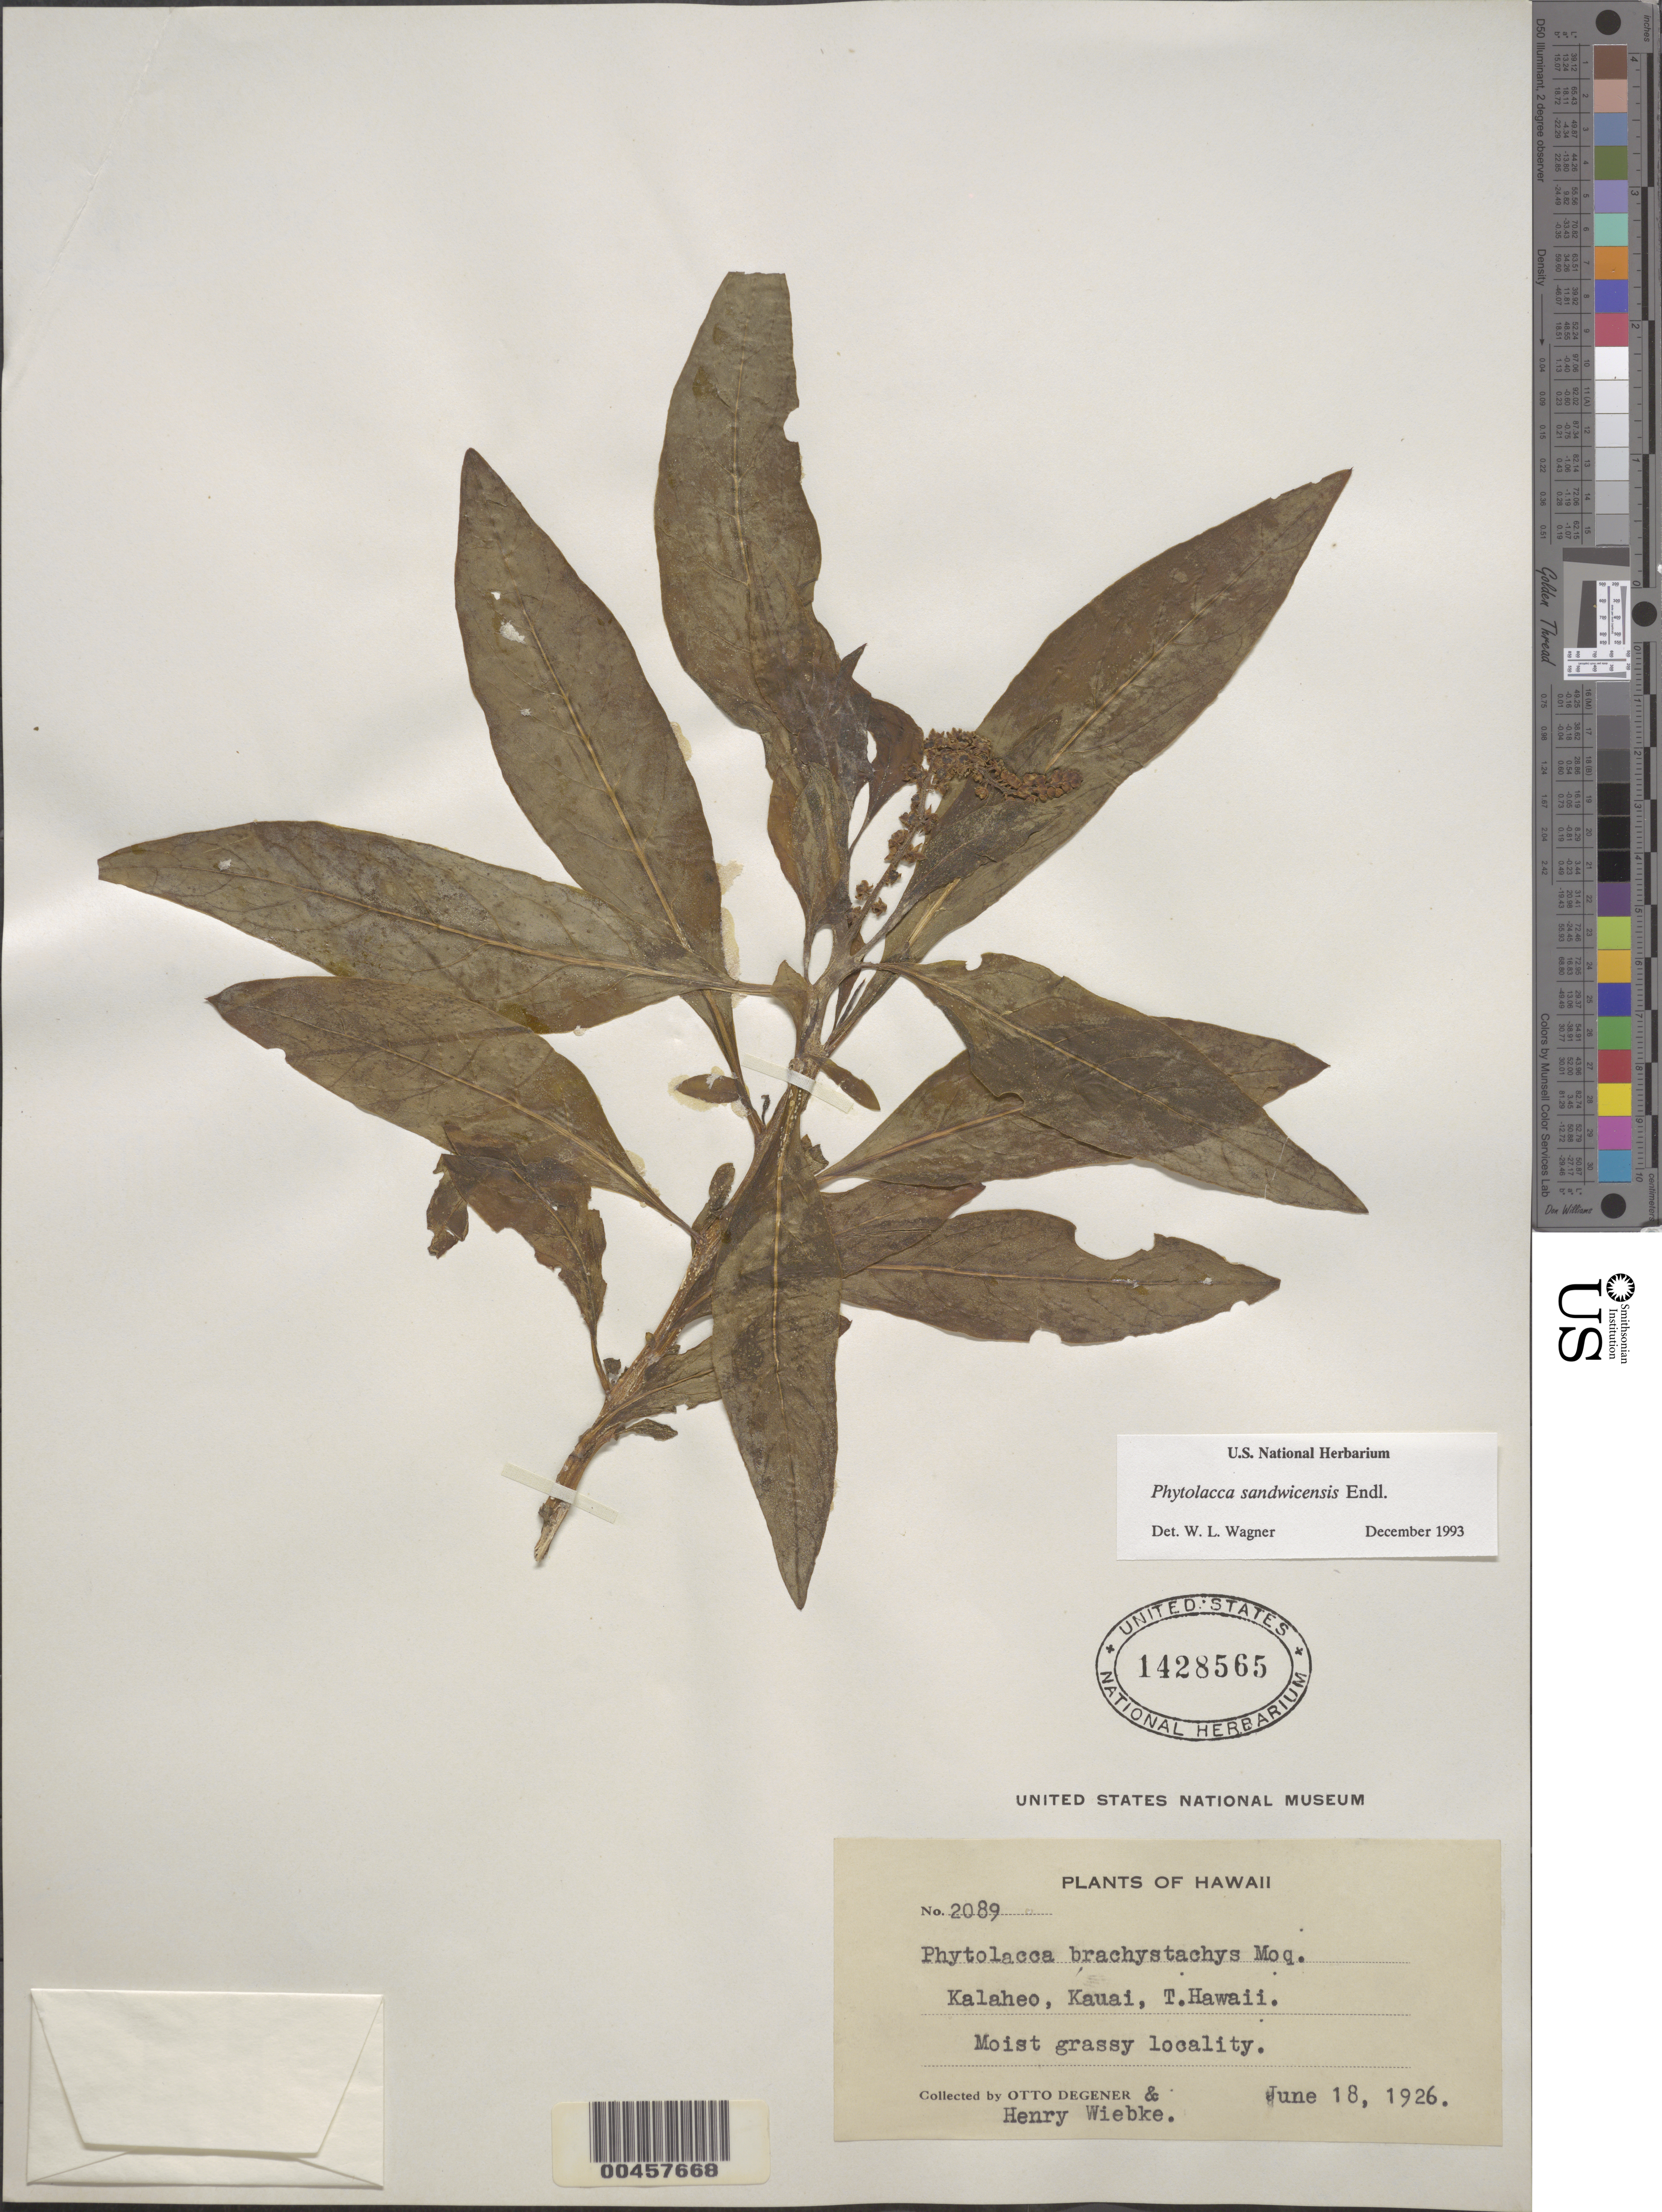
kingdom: Plantae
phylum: Tracheophyta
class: Magnoliopsida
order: Caryophyllales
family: Phytolaccaceae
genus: Phytolacca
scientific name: Phytolacca sandwicensis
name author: Endl.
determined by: Wagner, W. L., (BOT), Smithsonian Institution - National Museum of Natural History (UNITED STATES)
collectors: O. Degener & H. Wiebke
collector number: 2089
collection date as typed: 18 Jun 1926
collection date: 1926-06-18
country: United States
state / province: Hawaii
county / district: Kauai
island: Kaua'i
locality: Kalaheo, Kauai, T. Hawaii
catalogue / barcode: US 1428565